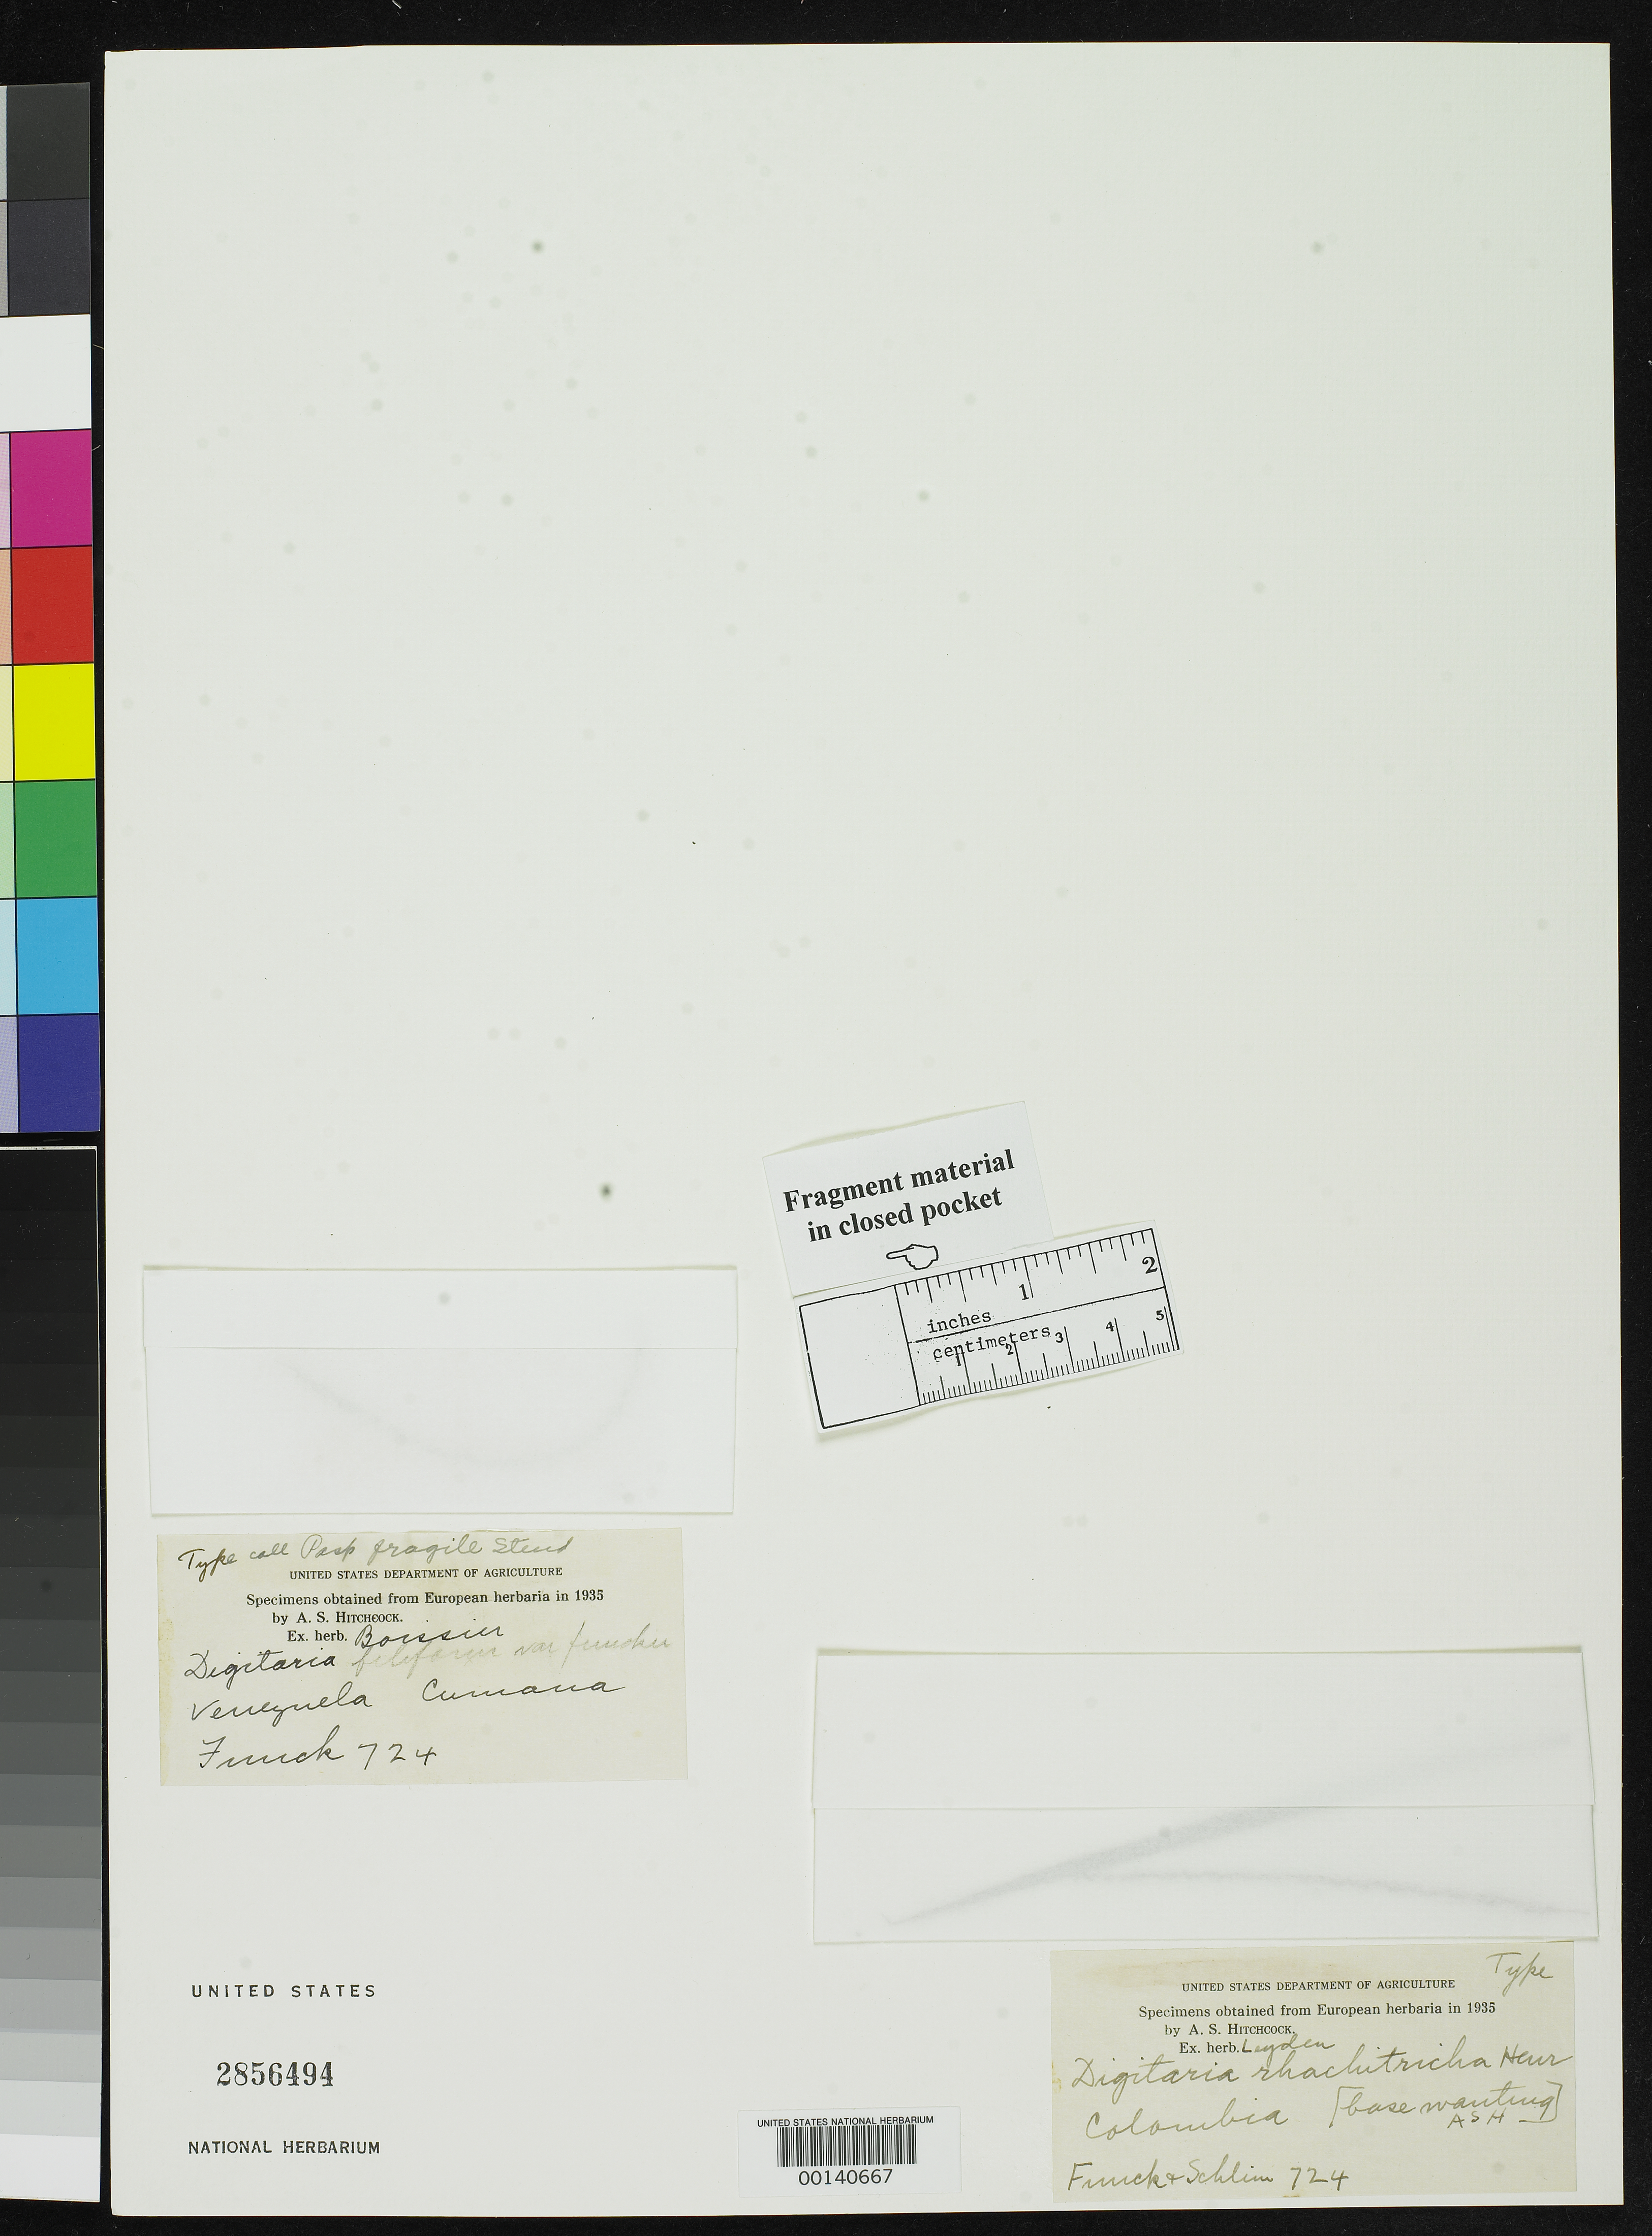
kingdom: Plantae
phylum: Tracheophyta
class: Liliopsida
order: Poales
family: Poaceae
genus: Paspalum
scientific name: Paspalum fragile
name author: Steud.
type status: Type Collection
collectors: N. Funck & L. Schlim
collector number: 724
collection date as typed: Aug 1843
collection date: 1843-08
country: Colombia / Venezuela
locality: Savannas de Guarraguana, Cumana.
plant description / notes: Fragmentary material of type specimens ex herb. Boissier (type of Paspalum fragile Steud.) and ex herb. Leyden (type of Digitaria rhachitricha Henrard); both names apparently based on same collection, but latter collection is labeled as Colombia.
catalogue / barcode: US 2856494